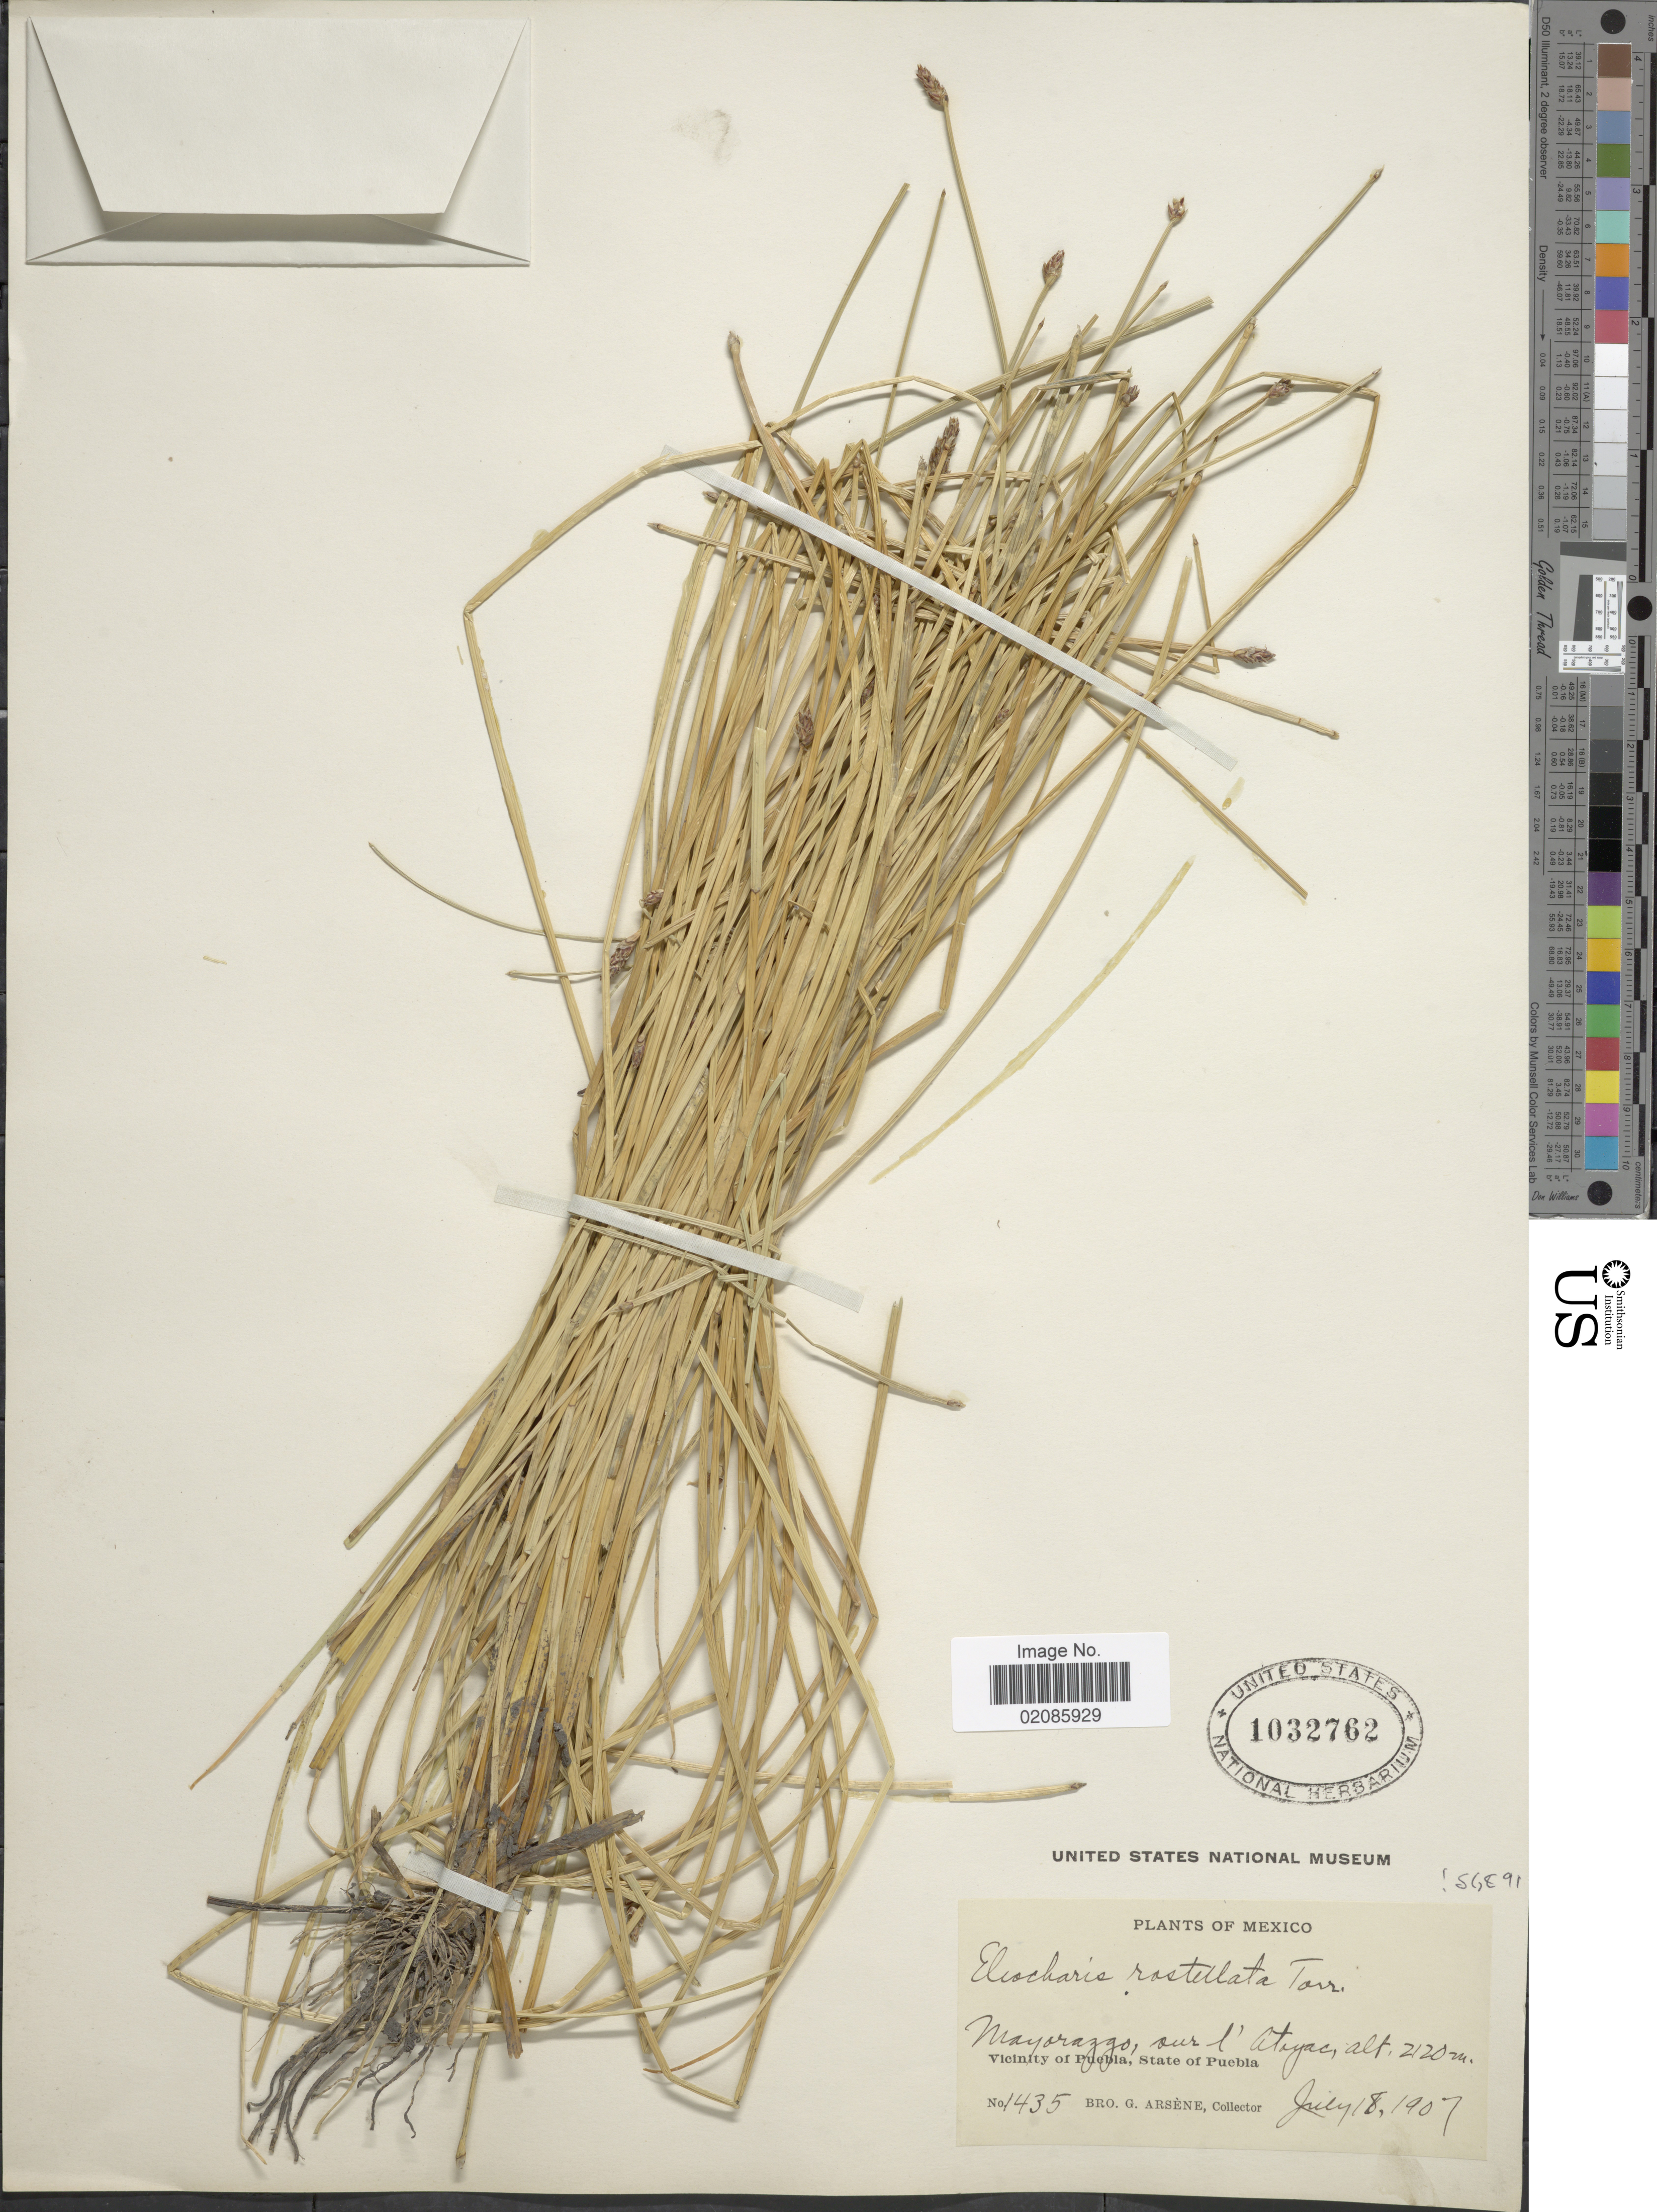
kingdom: Plantae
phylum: Tracheophyta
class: Liliopsida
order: Poales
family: Cyperaceae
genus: Eleocharis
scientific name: Eleocharis rostellata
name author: (Torr.) Torr.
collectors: Bro. G. Arsène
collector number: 1435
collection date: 1907-07-18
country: Mexico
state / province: Puebla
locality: Mayorazgo, sur l'Atoyac. Vicinity of Puebla, State of Puebla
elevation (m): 2120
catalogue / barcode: US 1032762